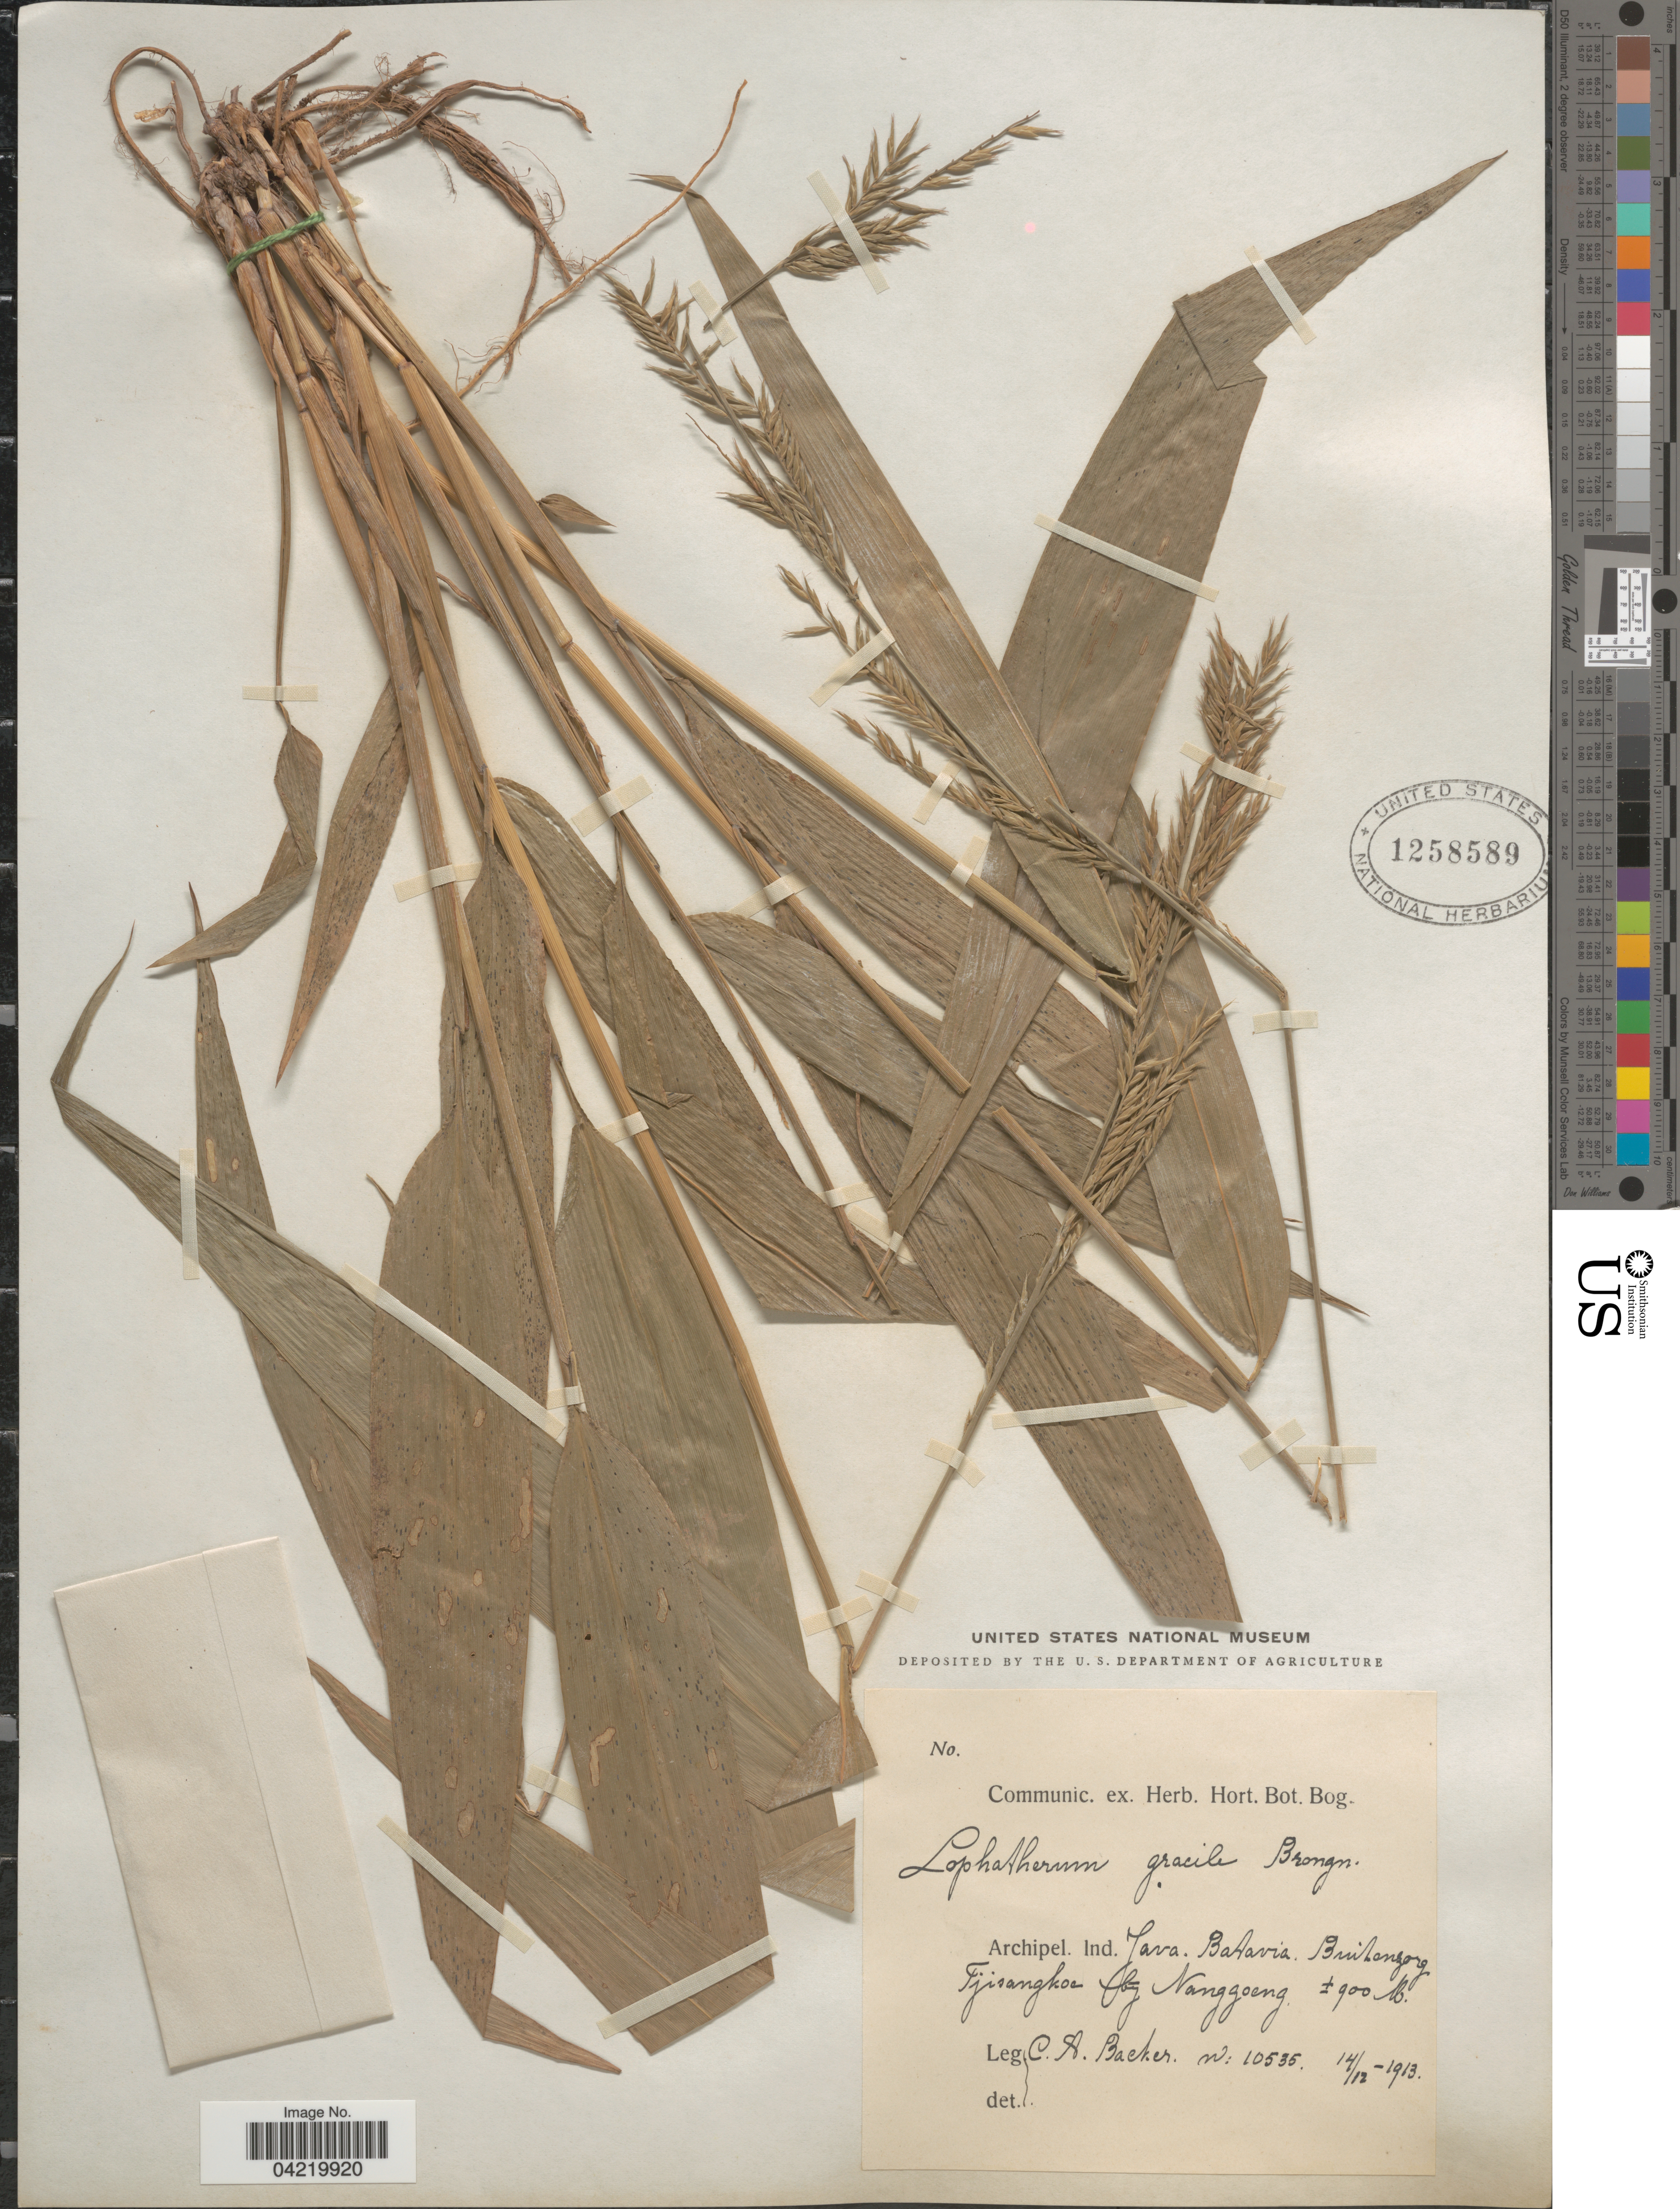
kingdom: Plantae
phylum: Tracheophyta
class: Liliopsida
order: Poales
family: Poaceae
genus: Lophatherum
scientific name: Lophatherum gracile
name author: Brongn.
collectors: C. A. Backer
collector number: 10535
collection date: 1913-12-14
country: Indonesia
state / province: Java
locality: Archipel. Ind. Batavia. Buitenzorg Tjisangkoe bij Nanggoeng.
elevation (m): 900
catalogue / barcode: US 1258589